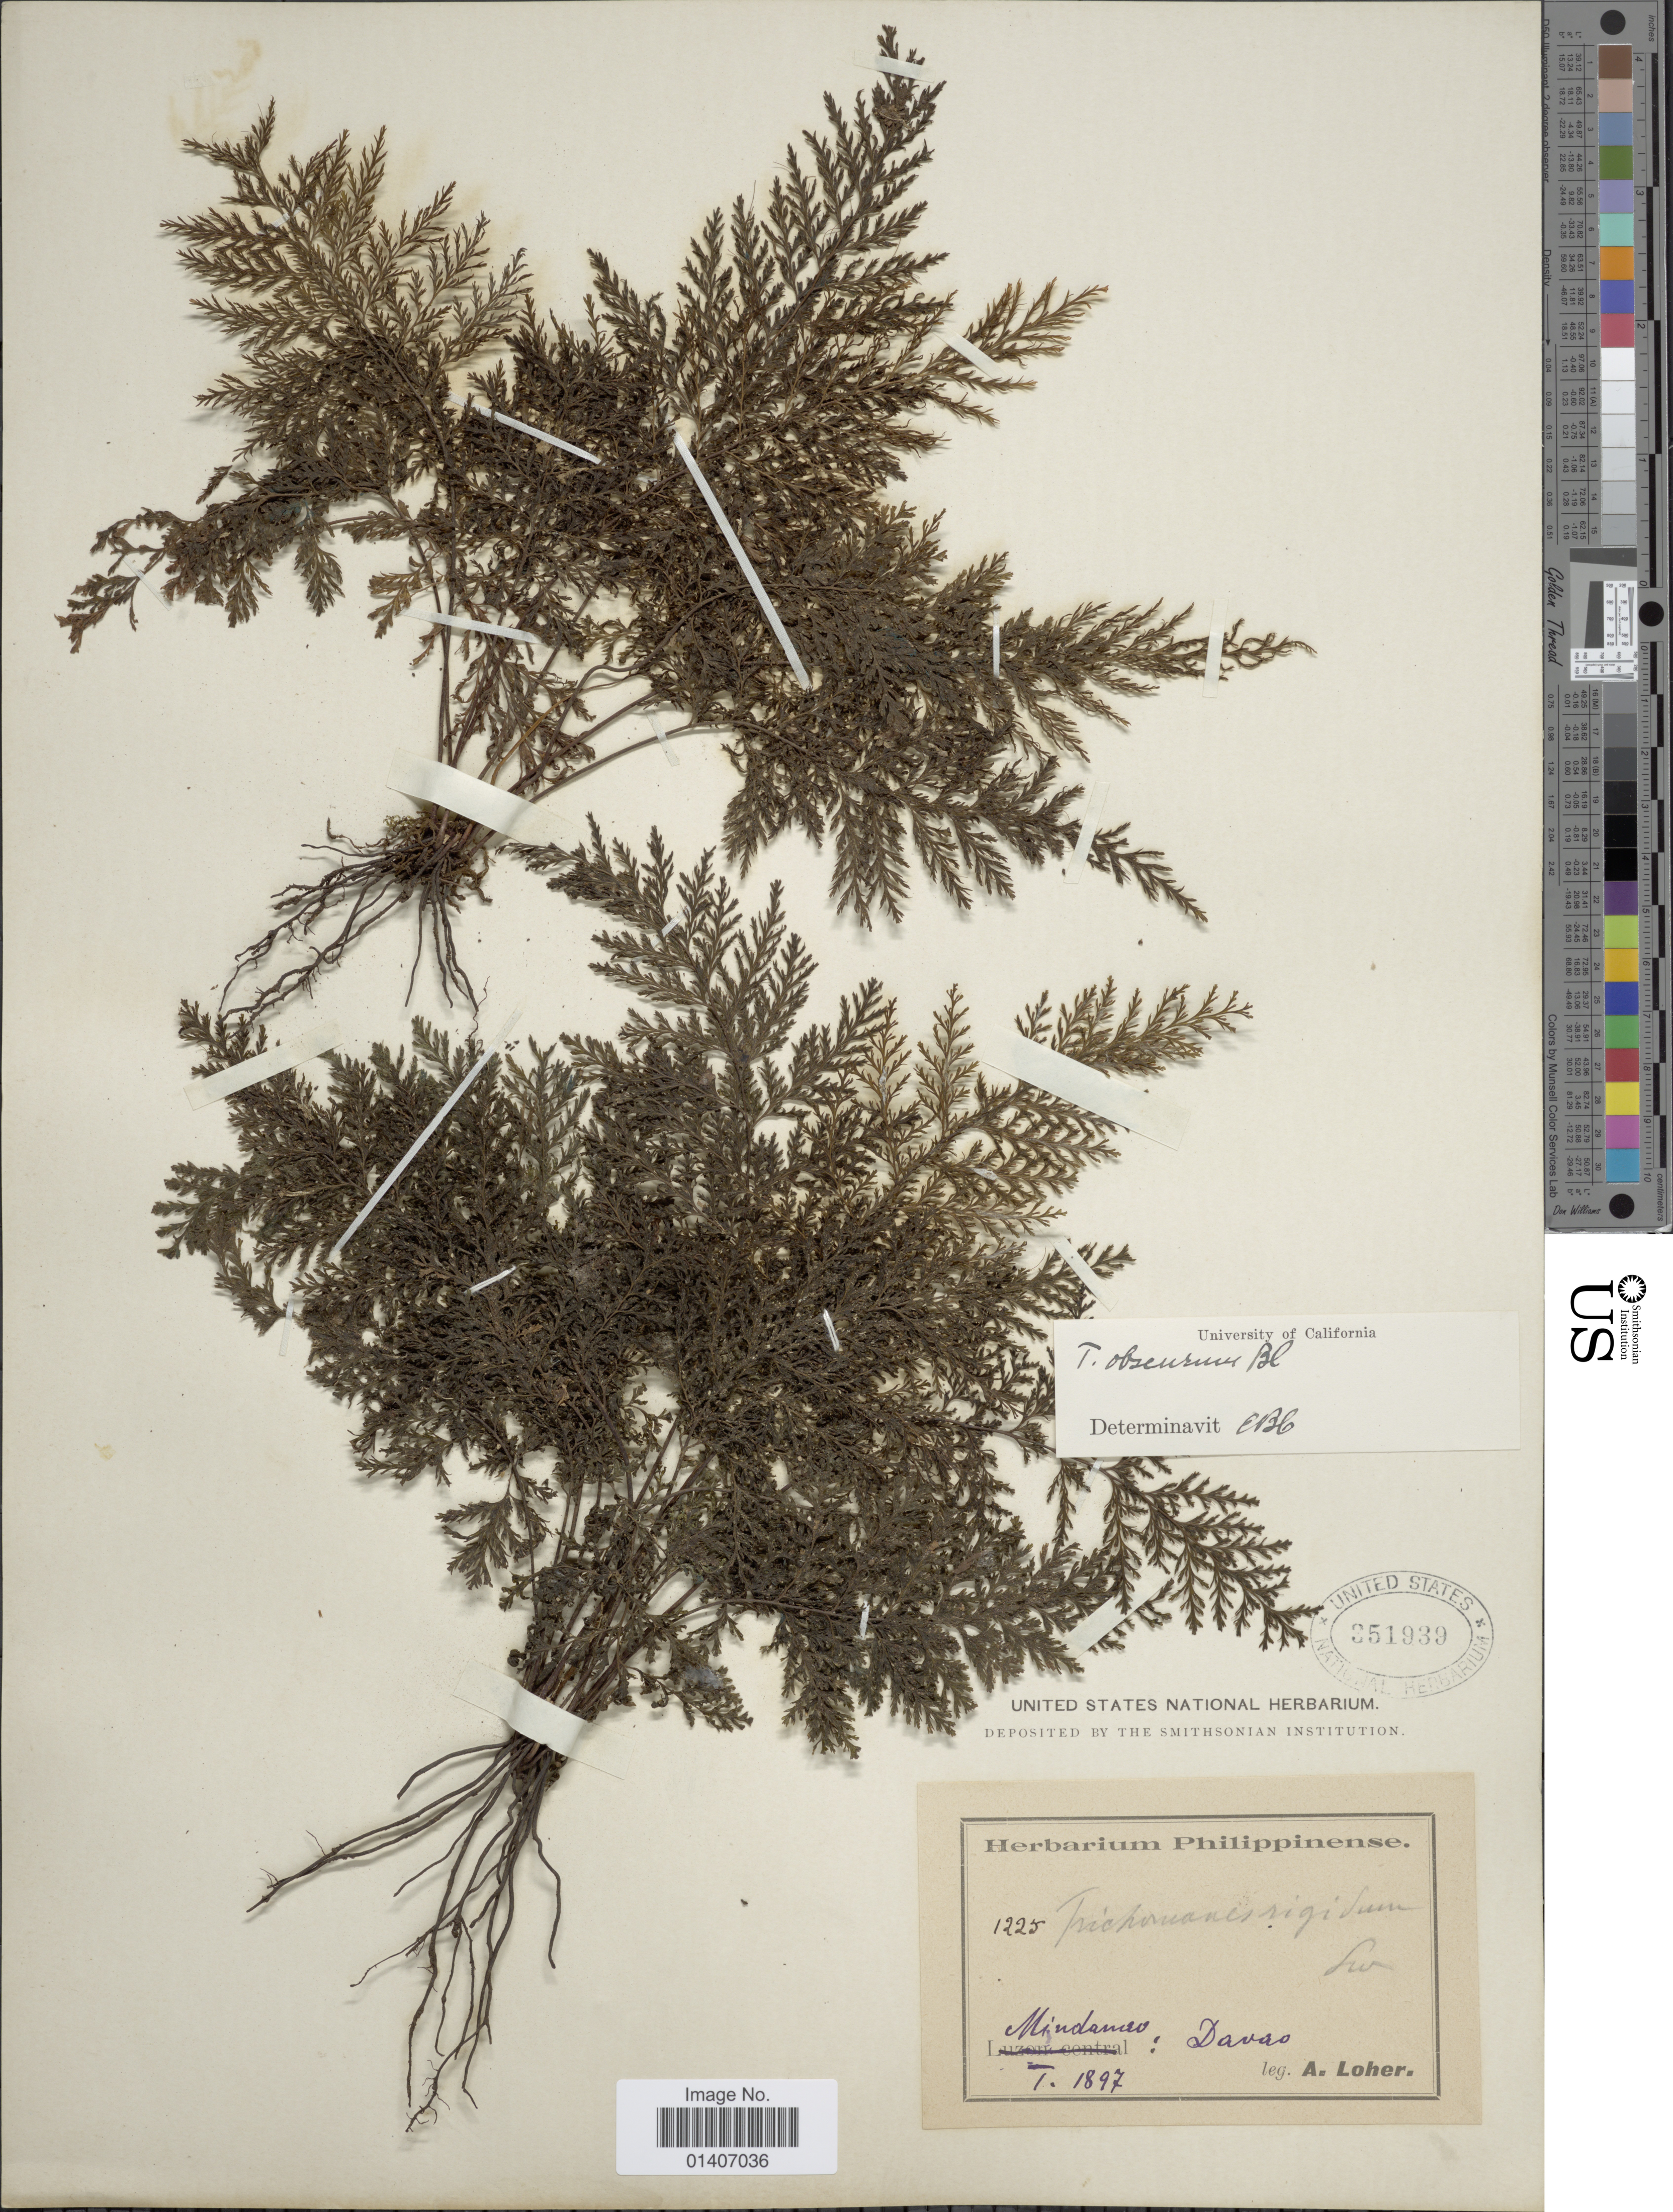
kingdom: Plantae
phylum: Tracheophyta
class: Polypodiopsida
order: Hymenophyllales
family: Hymenophyllaceae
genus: Abrodictyum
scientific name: Abrodictyum obscurum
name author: (Blume) Ebihara & K. Iwats.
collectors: A. Loher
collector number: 1225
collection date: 1897-01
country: Philippines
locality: Mindanao: Davao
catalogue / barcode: US 351939